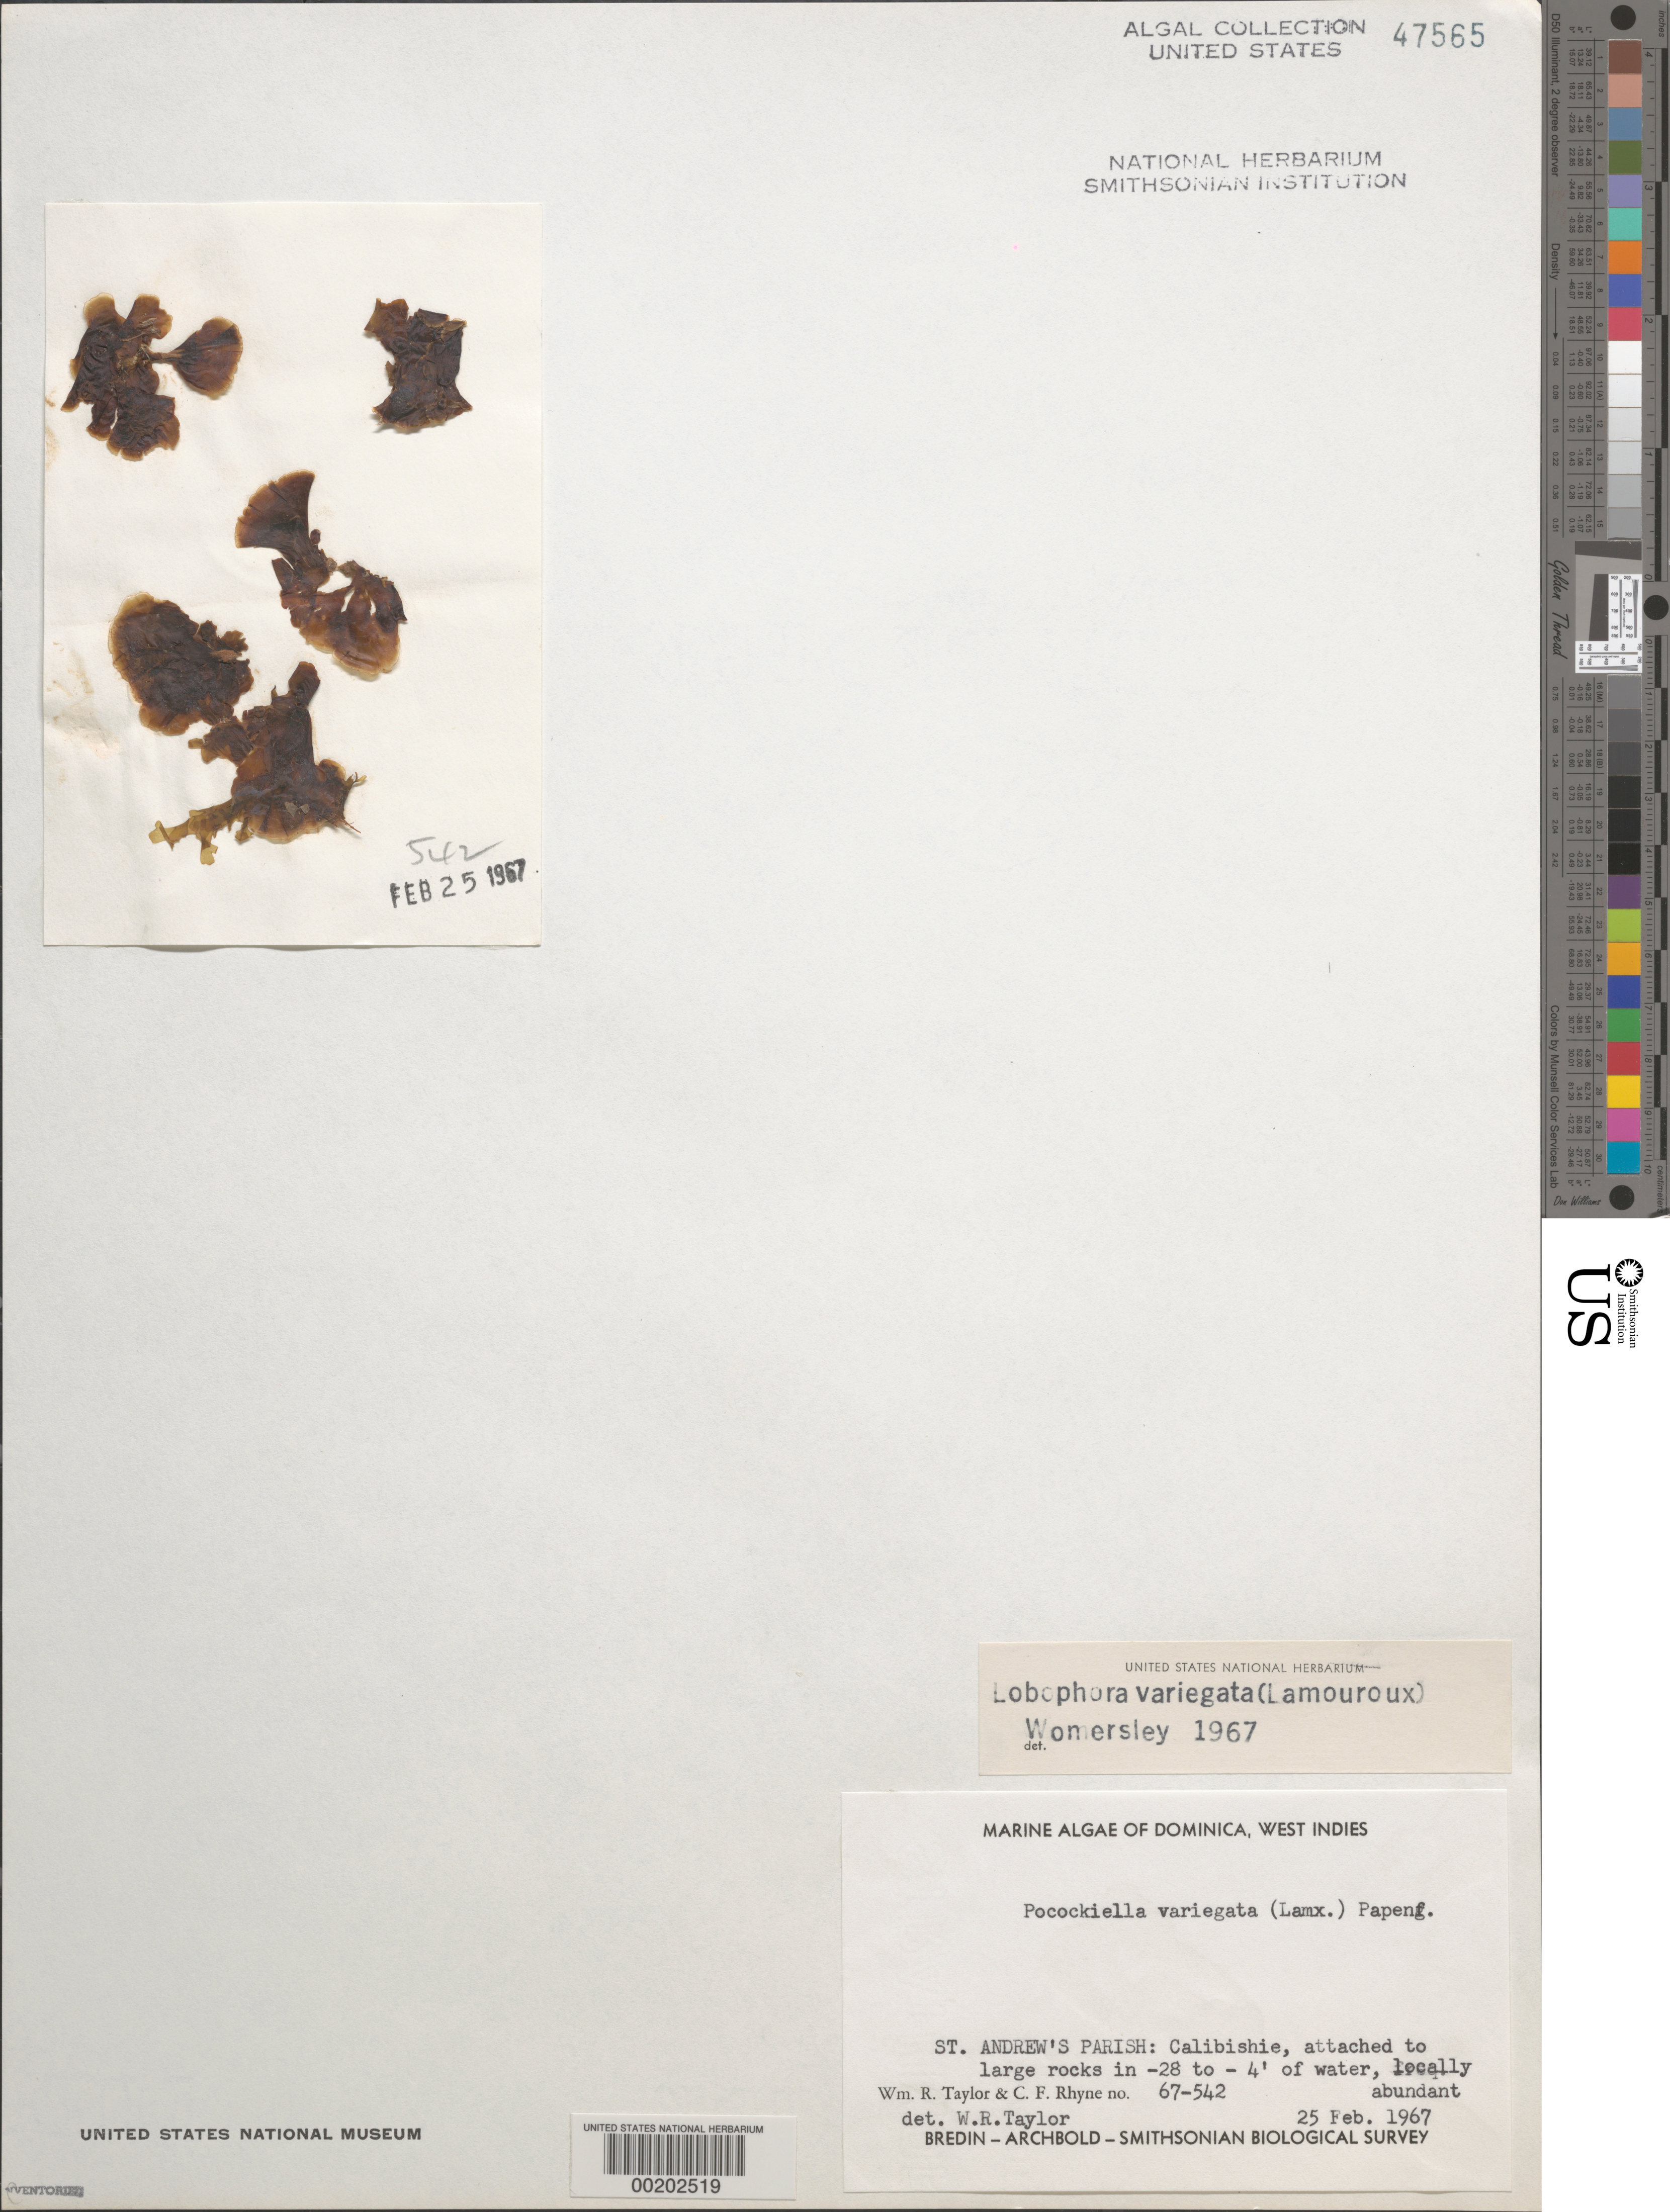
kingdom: Chromista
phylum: Ochrophyta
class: Phaeophyceae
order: Dictyotales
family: Dictyotaceae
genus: Lobophora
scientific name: Lobophora variegata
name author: (J.V.Lamouroux) Womersley & E.C. Oliveira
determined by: Womersley, H. B. S.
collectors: W. R. Taylor & C. Rhyne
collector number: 67-542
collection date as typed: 25 Feb 1967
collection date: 1967-02-25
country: Dominica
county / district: St. Andrew's Parish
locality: Calibishie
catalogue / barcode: US 47565